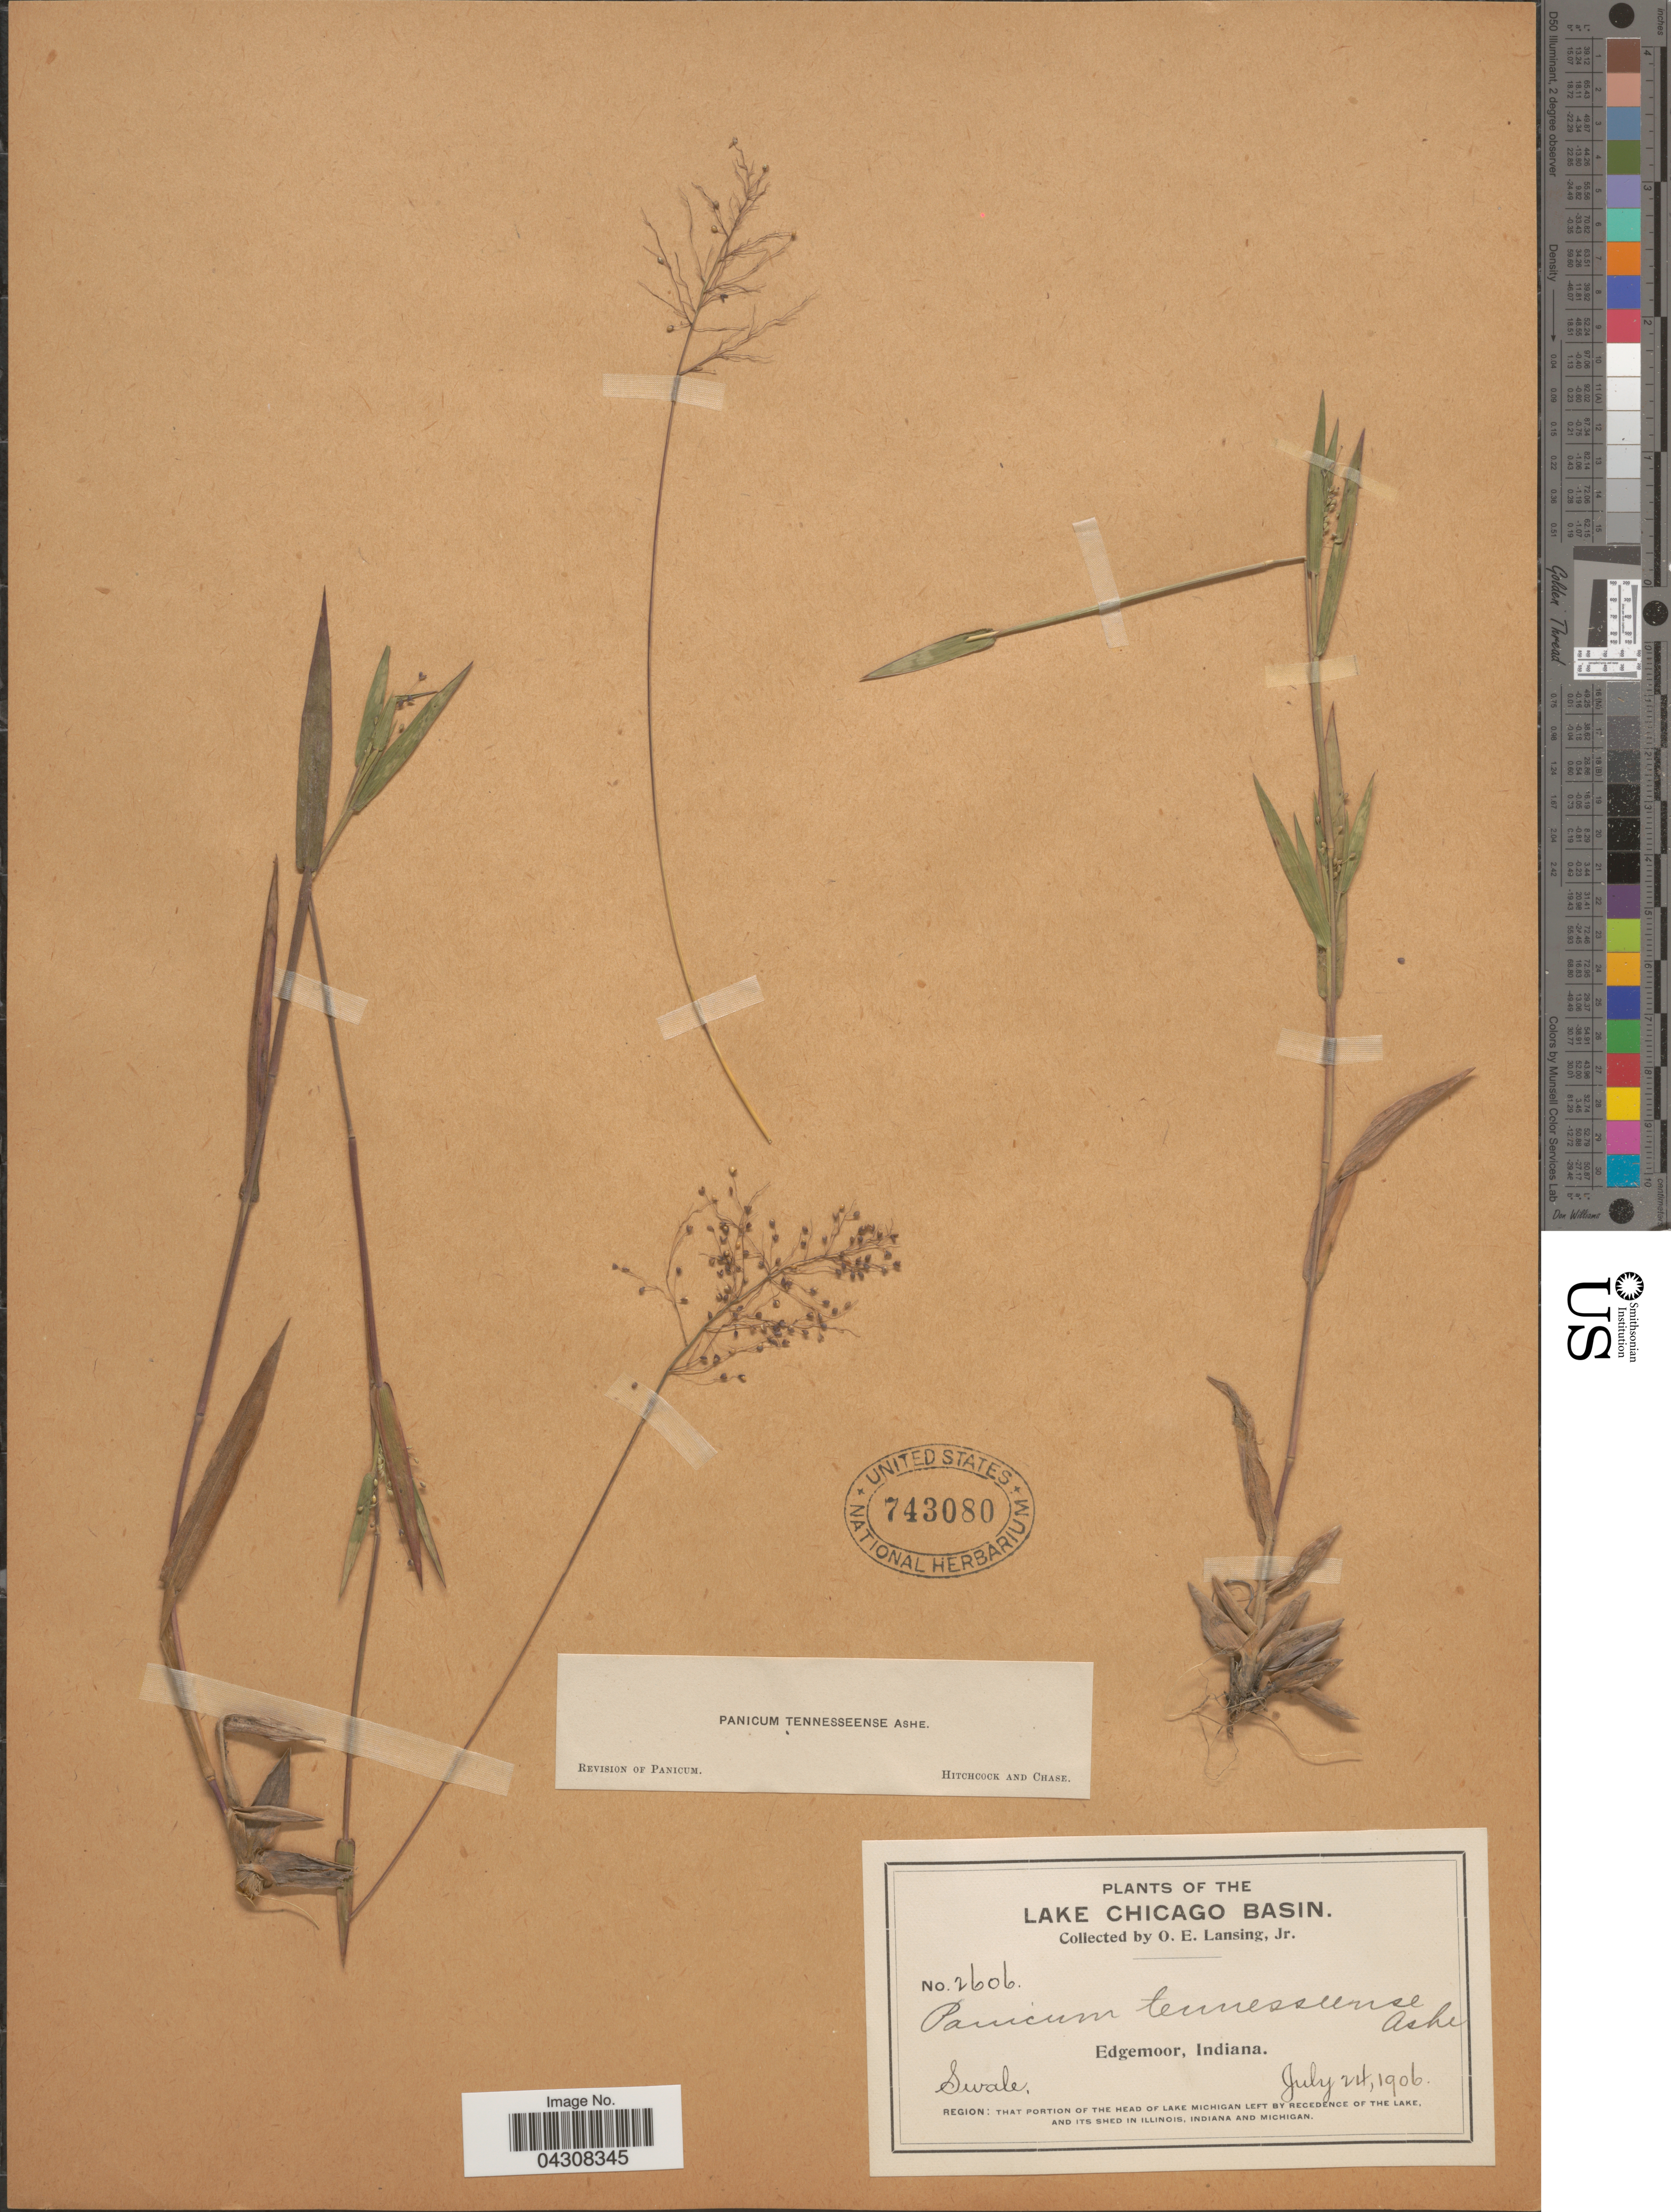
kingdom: Plantae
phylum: Tracheophyta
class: Liliopsida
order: Poales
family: Poaceae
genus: Dichanthelium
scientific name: Dichanthelium acuminatum var. acuminatum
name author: (Sw.) Gould & C.A. Clark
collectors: O. Lansing Jr.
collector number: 2606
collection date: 1906-07-24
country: United States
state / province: Indiana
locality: Lake Chicago Basin. Edgemoor. Swale. Region: That portion of the head of Lake Michigan left by recedence of the lake, and its shed in Illinois, Indiana and Michigan.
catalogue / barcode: US 743080